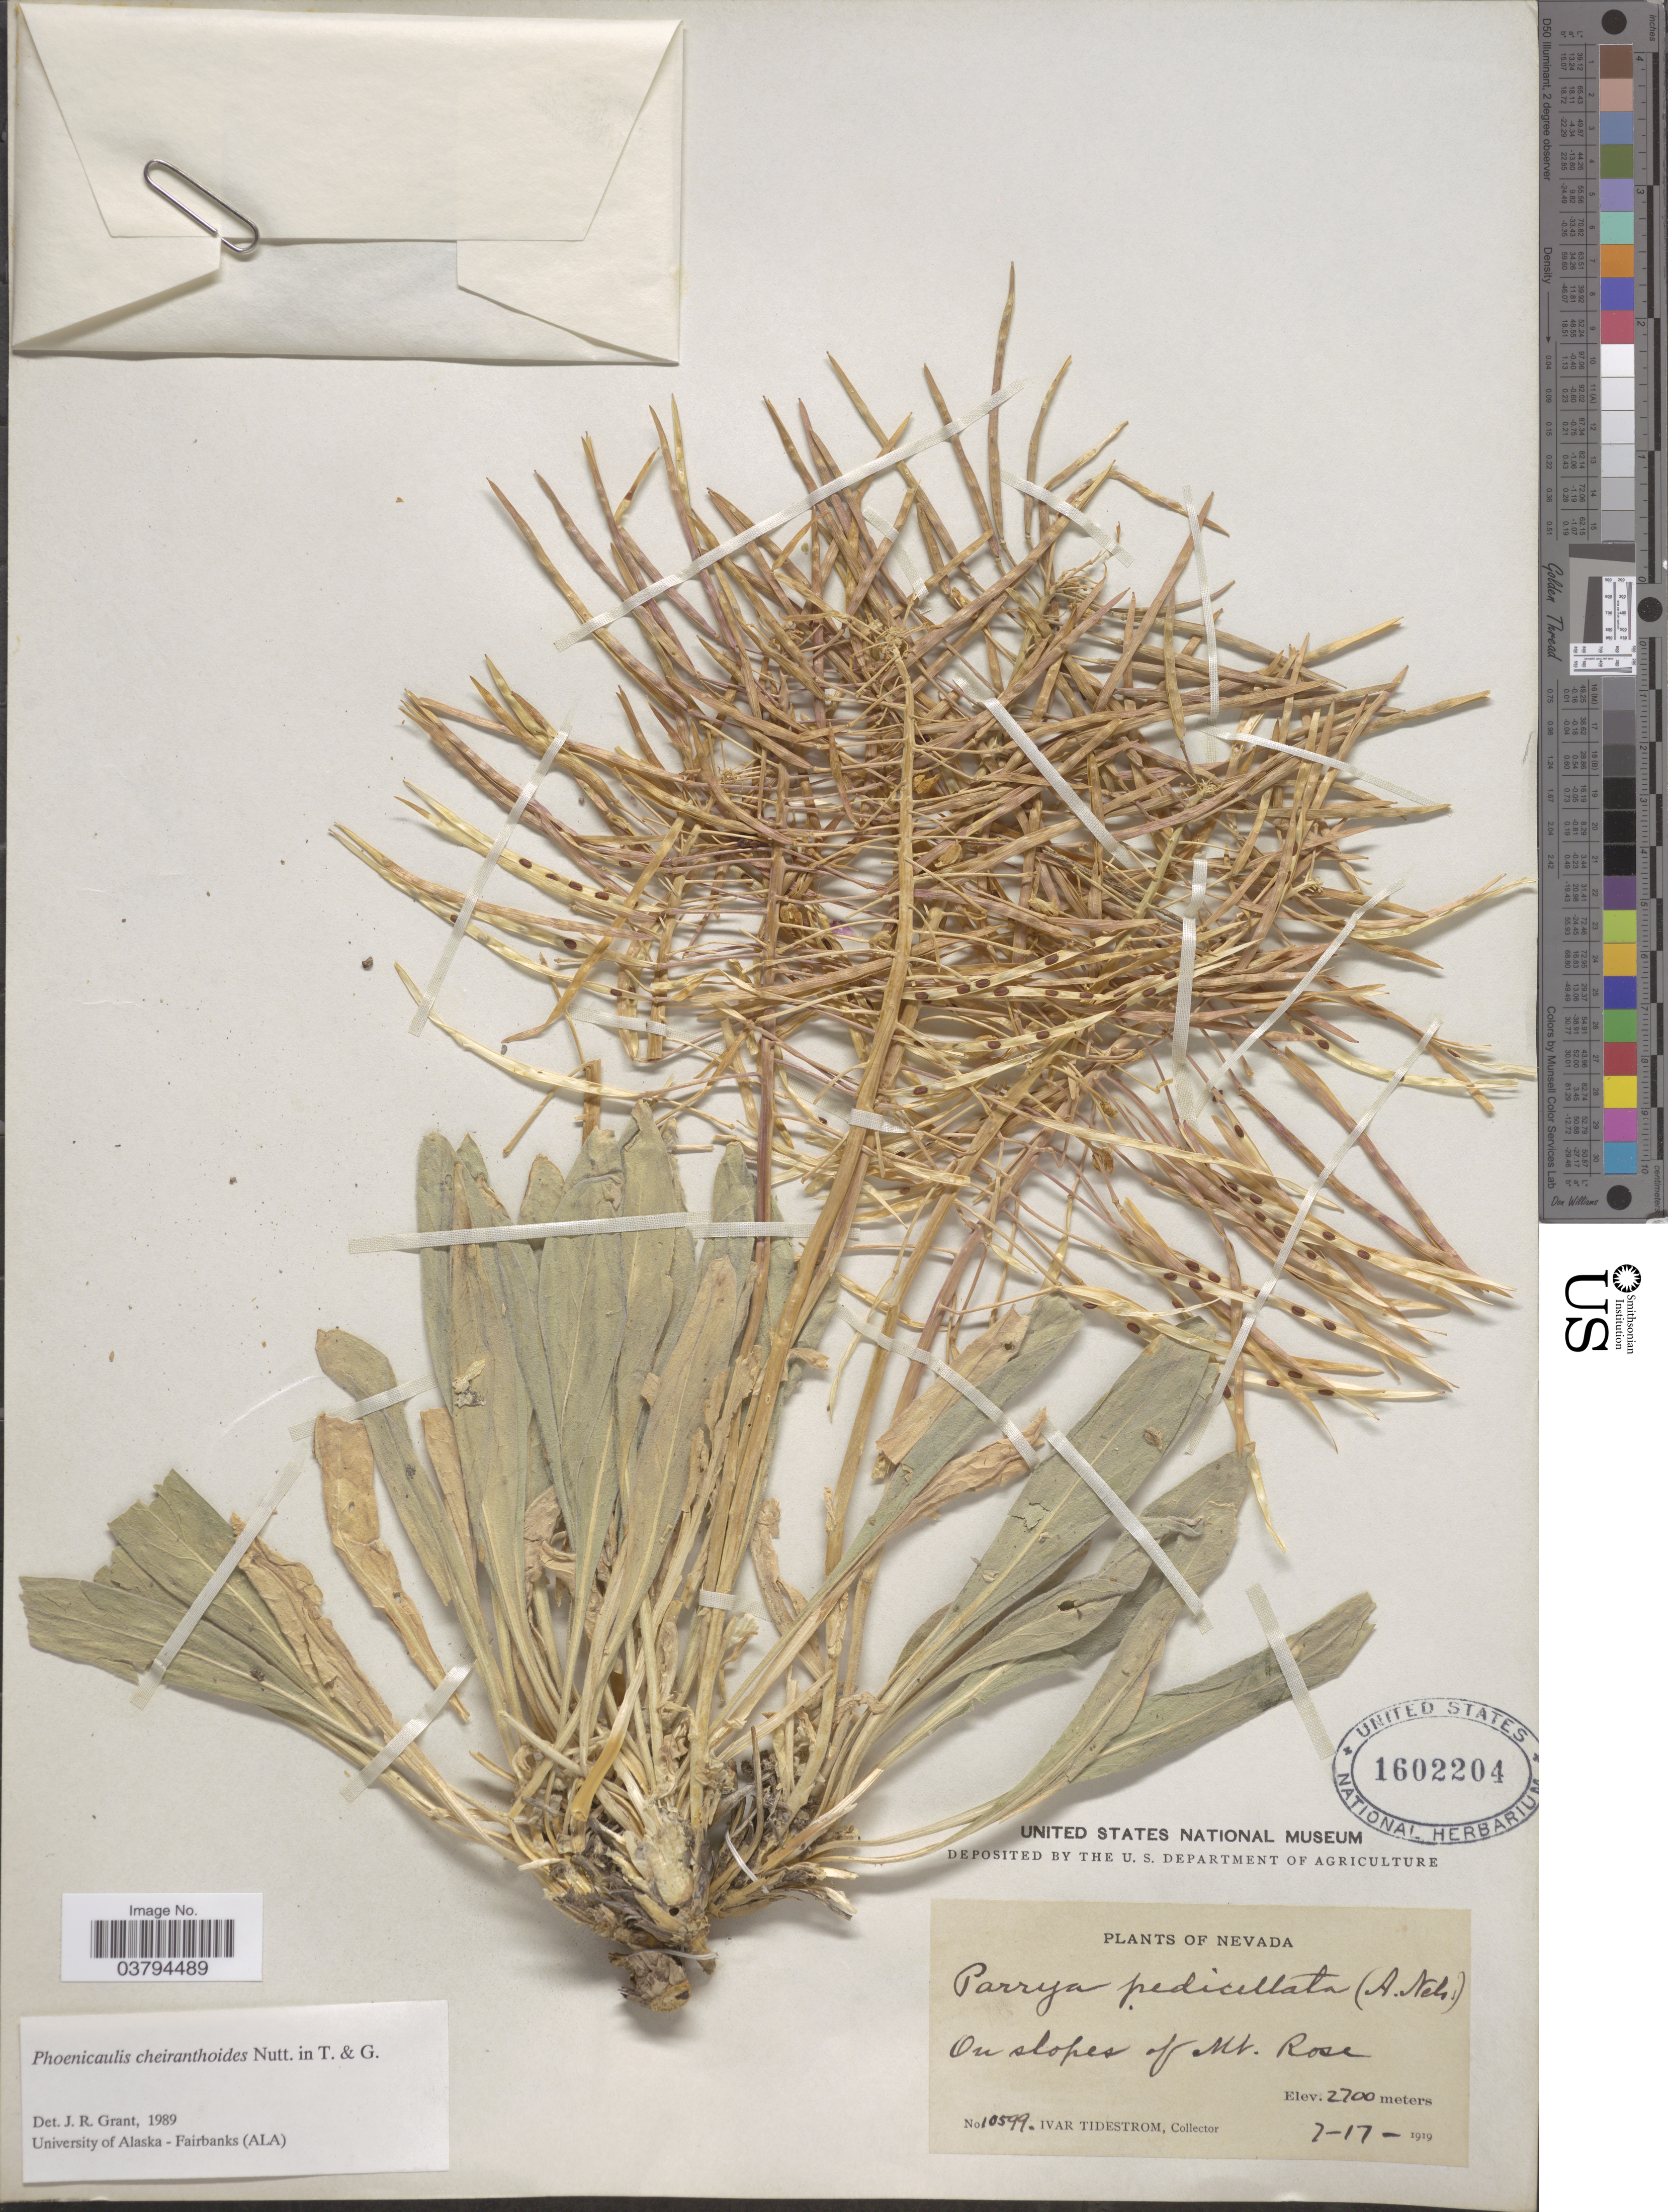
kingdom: Plantae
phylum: Tracheophyta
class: Magnoliopsida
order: Brassicales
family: Brassicaceae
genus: Phoenicaulis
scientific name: Phoenicaulis cheiranthoides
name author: Nutt.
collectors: I. F. Tidestrom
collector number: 10599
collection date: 1919-02-17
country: United States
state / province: Nevada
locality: On slopes of Mt. Rose.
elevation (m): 2700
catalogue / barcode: US 1602204